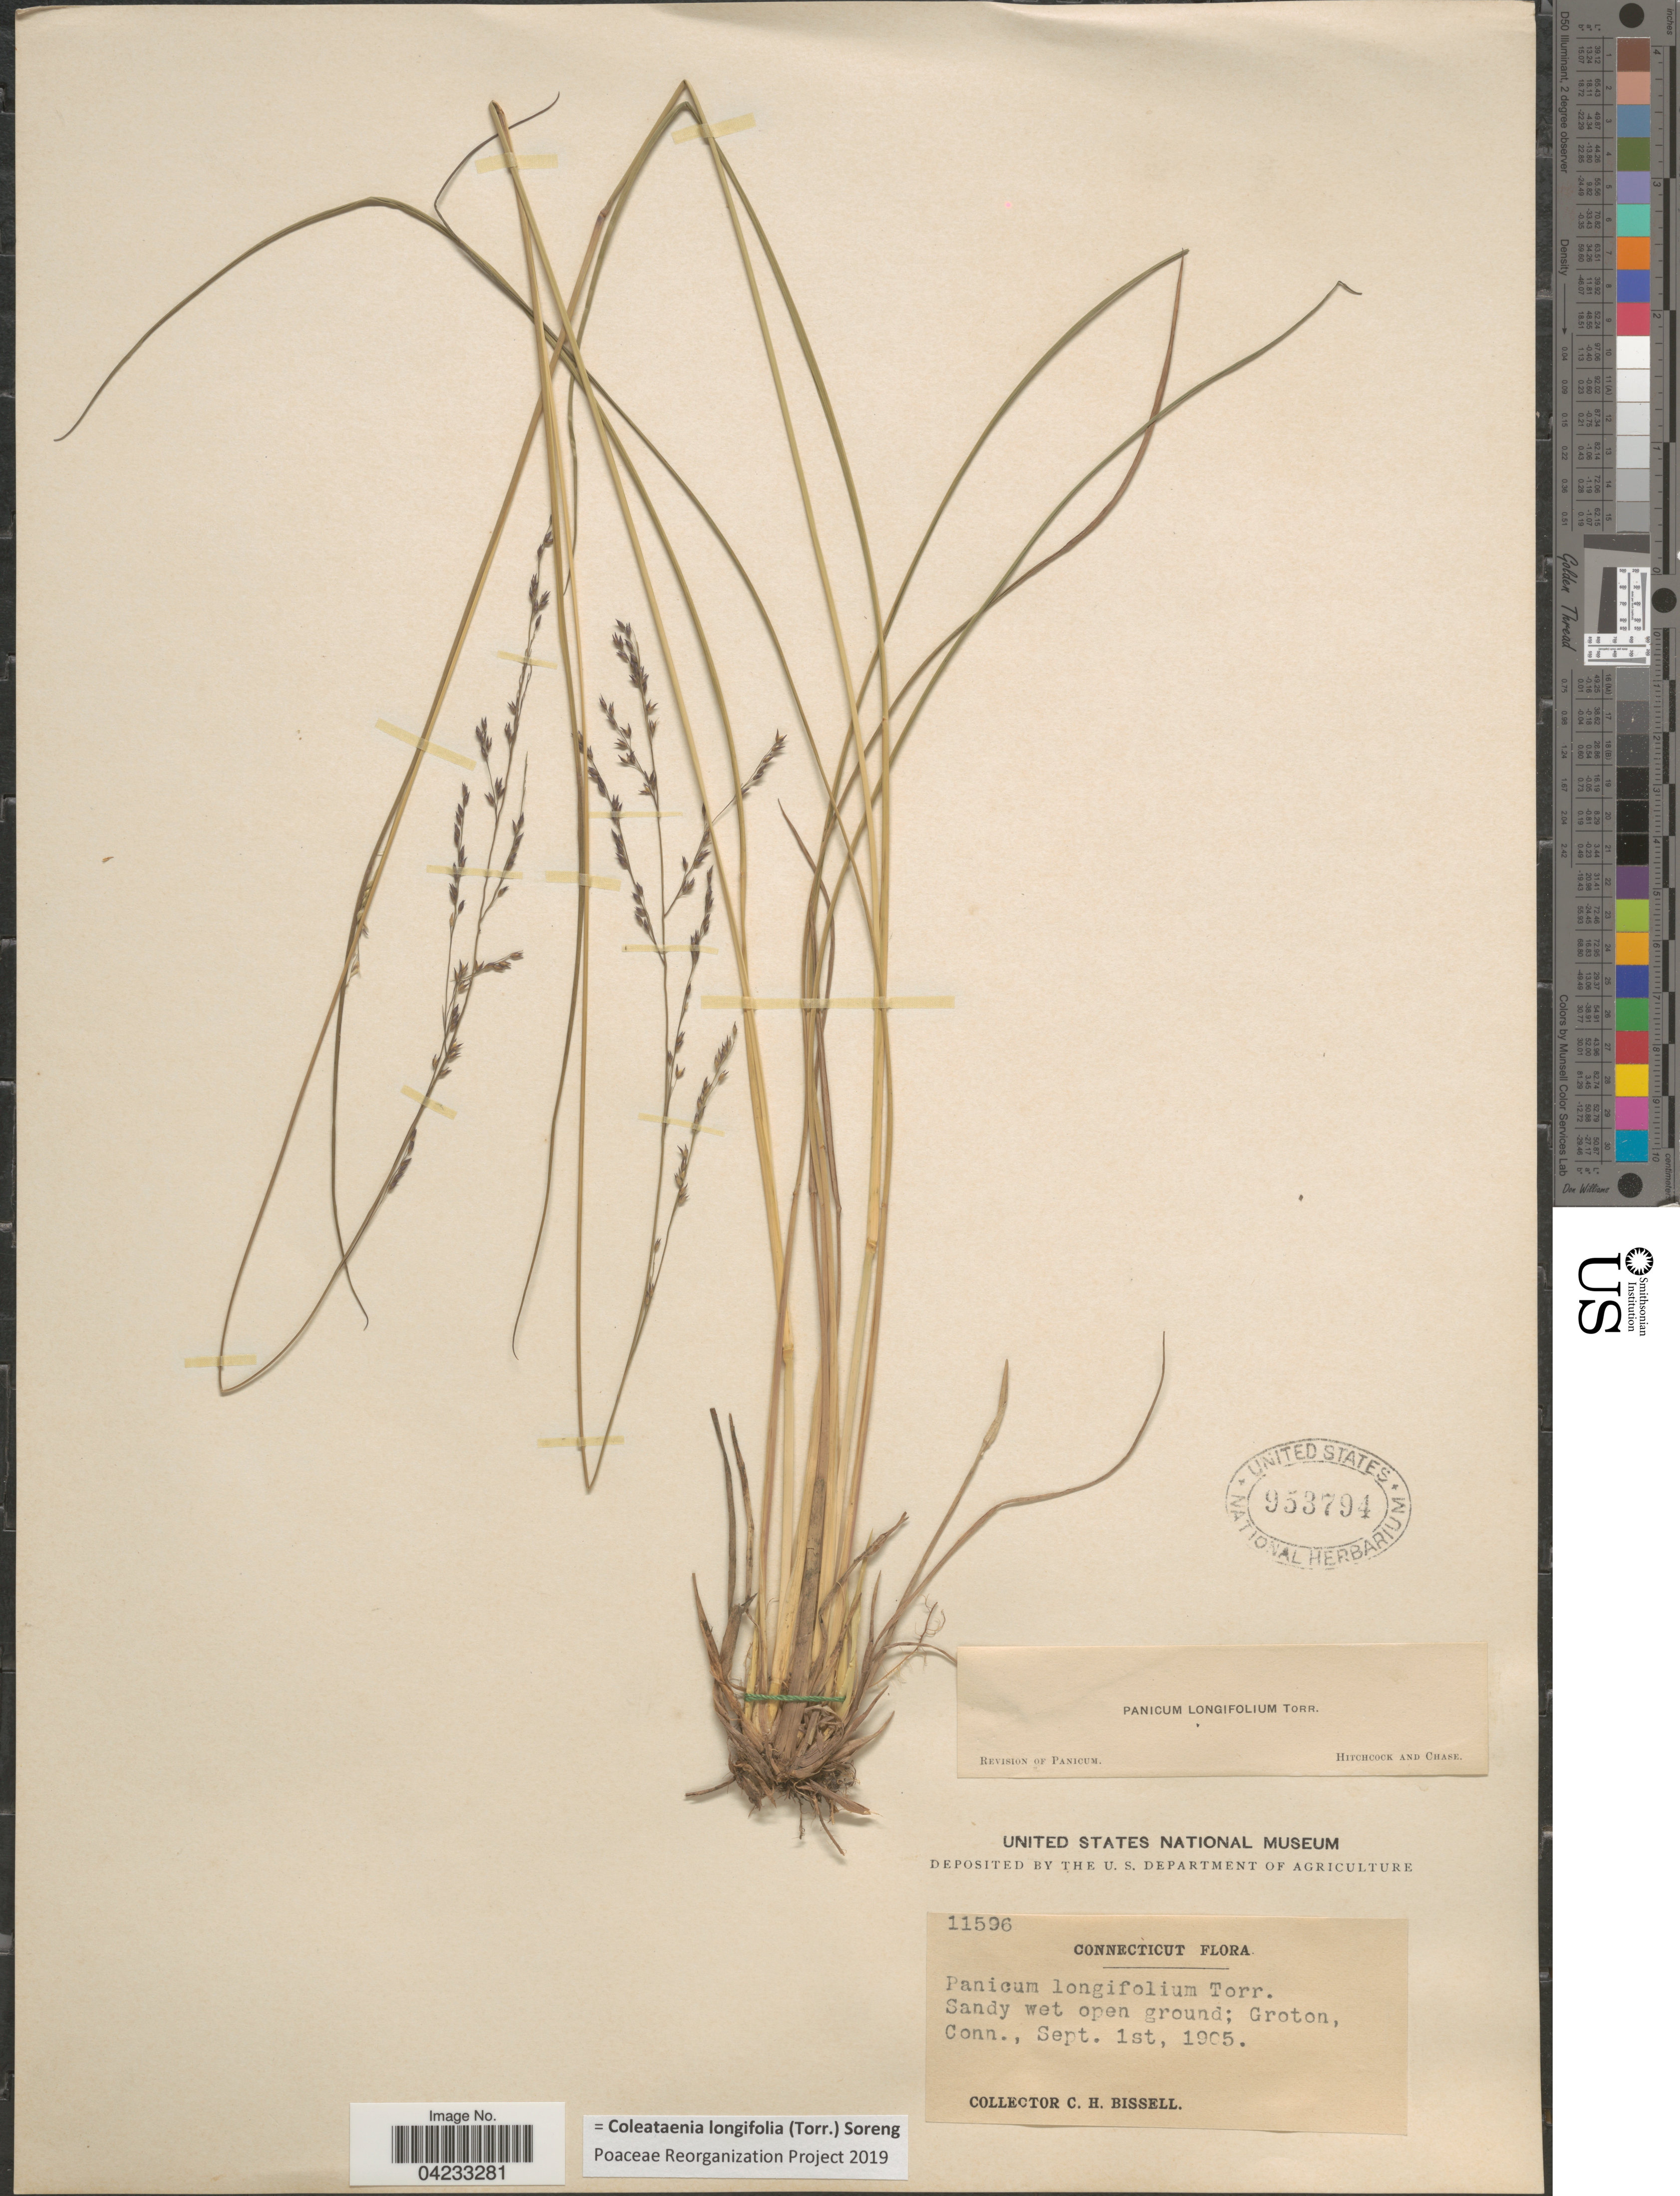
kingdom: Plantae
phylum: Tracheophyta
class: Liliopsida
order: Poales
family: Poaceae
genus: Coleataenia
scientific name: Coleataenia longifolia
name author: (Torr.) Soreng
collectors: C. Bissell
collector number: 11596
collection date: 1905-09-01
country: United States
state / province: Connecticut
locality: Sandy wet open ground: Groton.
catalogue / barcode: US 953794